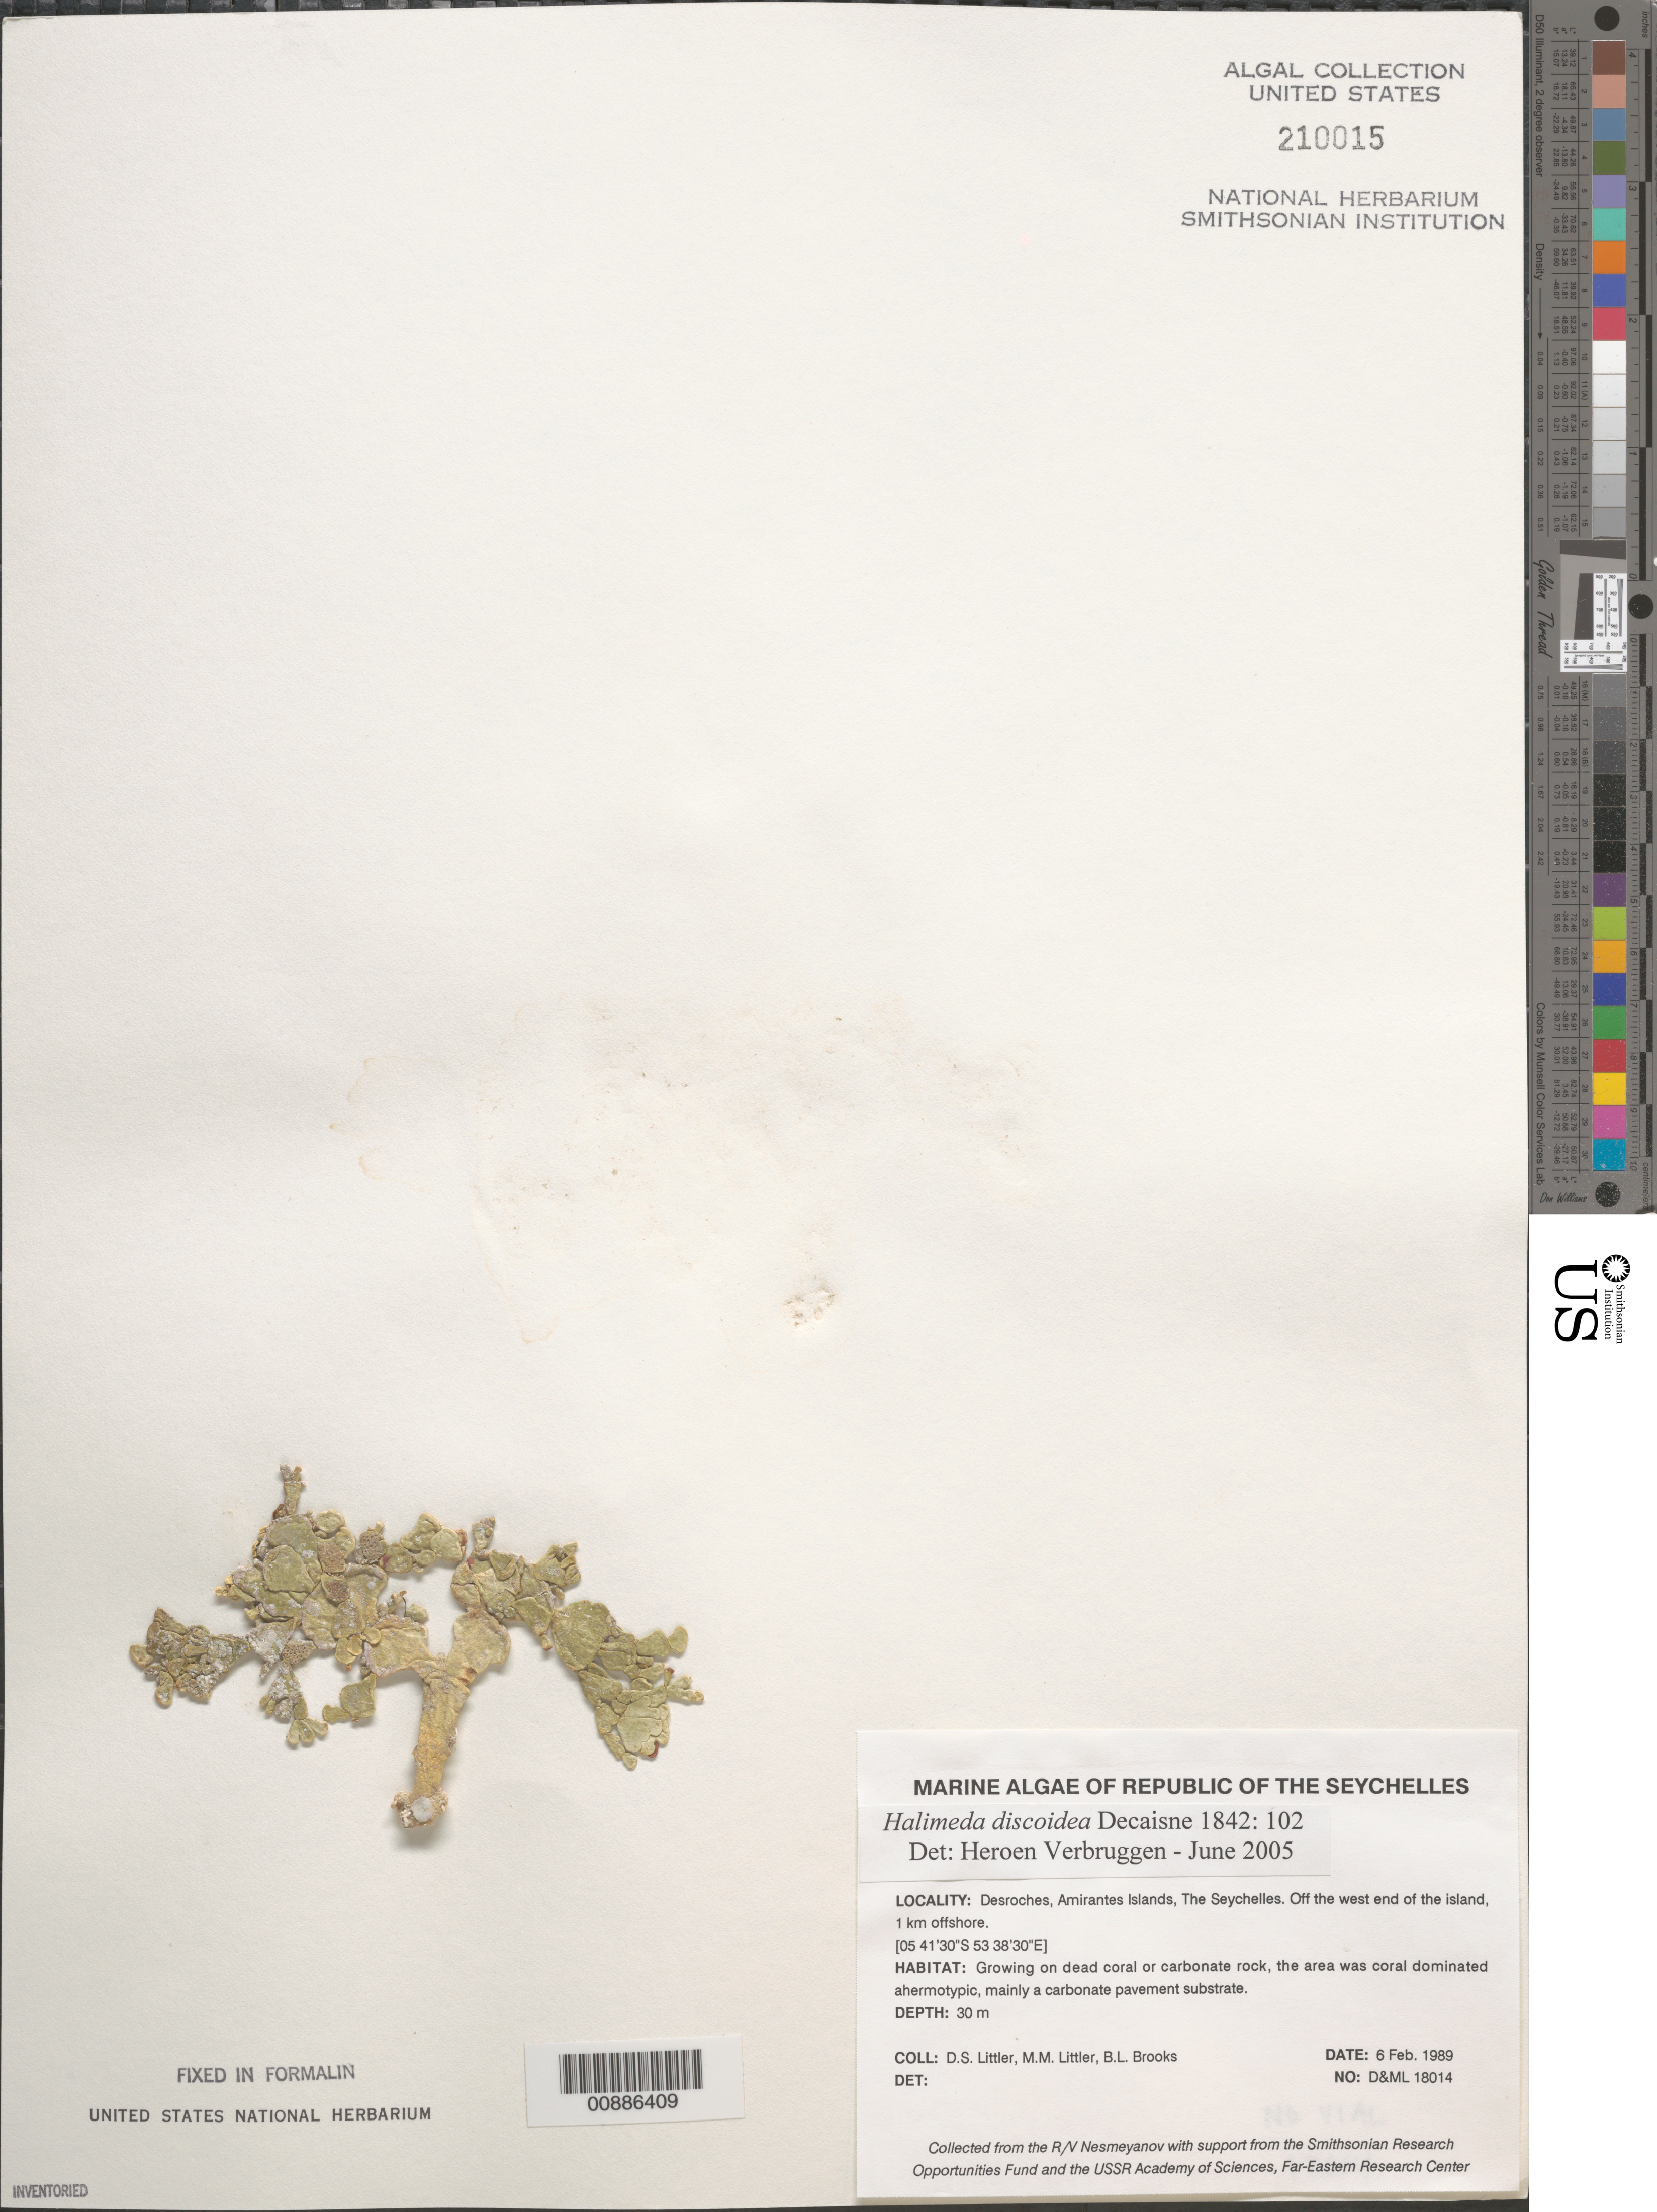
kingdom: Plantae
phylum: Chlorophyta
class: Ulvophyceae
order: Bryopsidales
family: Halimedaceae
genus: Halimeda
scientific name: Halimeda discoidea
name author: Decne.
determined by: Verbruggen, H.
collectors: D. S. Littler, M. M. Littler & B. Brooks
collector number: D&ML 18014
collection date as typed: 06 Feb 1989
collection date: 1989-02-06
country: Seychelles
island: Desroches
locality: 1 km off west end of island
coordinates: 05 41'30"S, 53 38'30"E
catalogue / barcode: US 210015